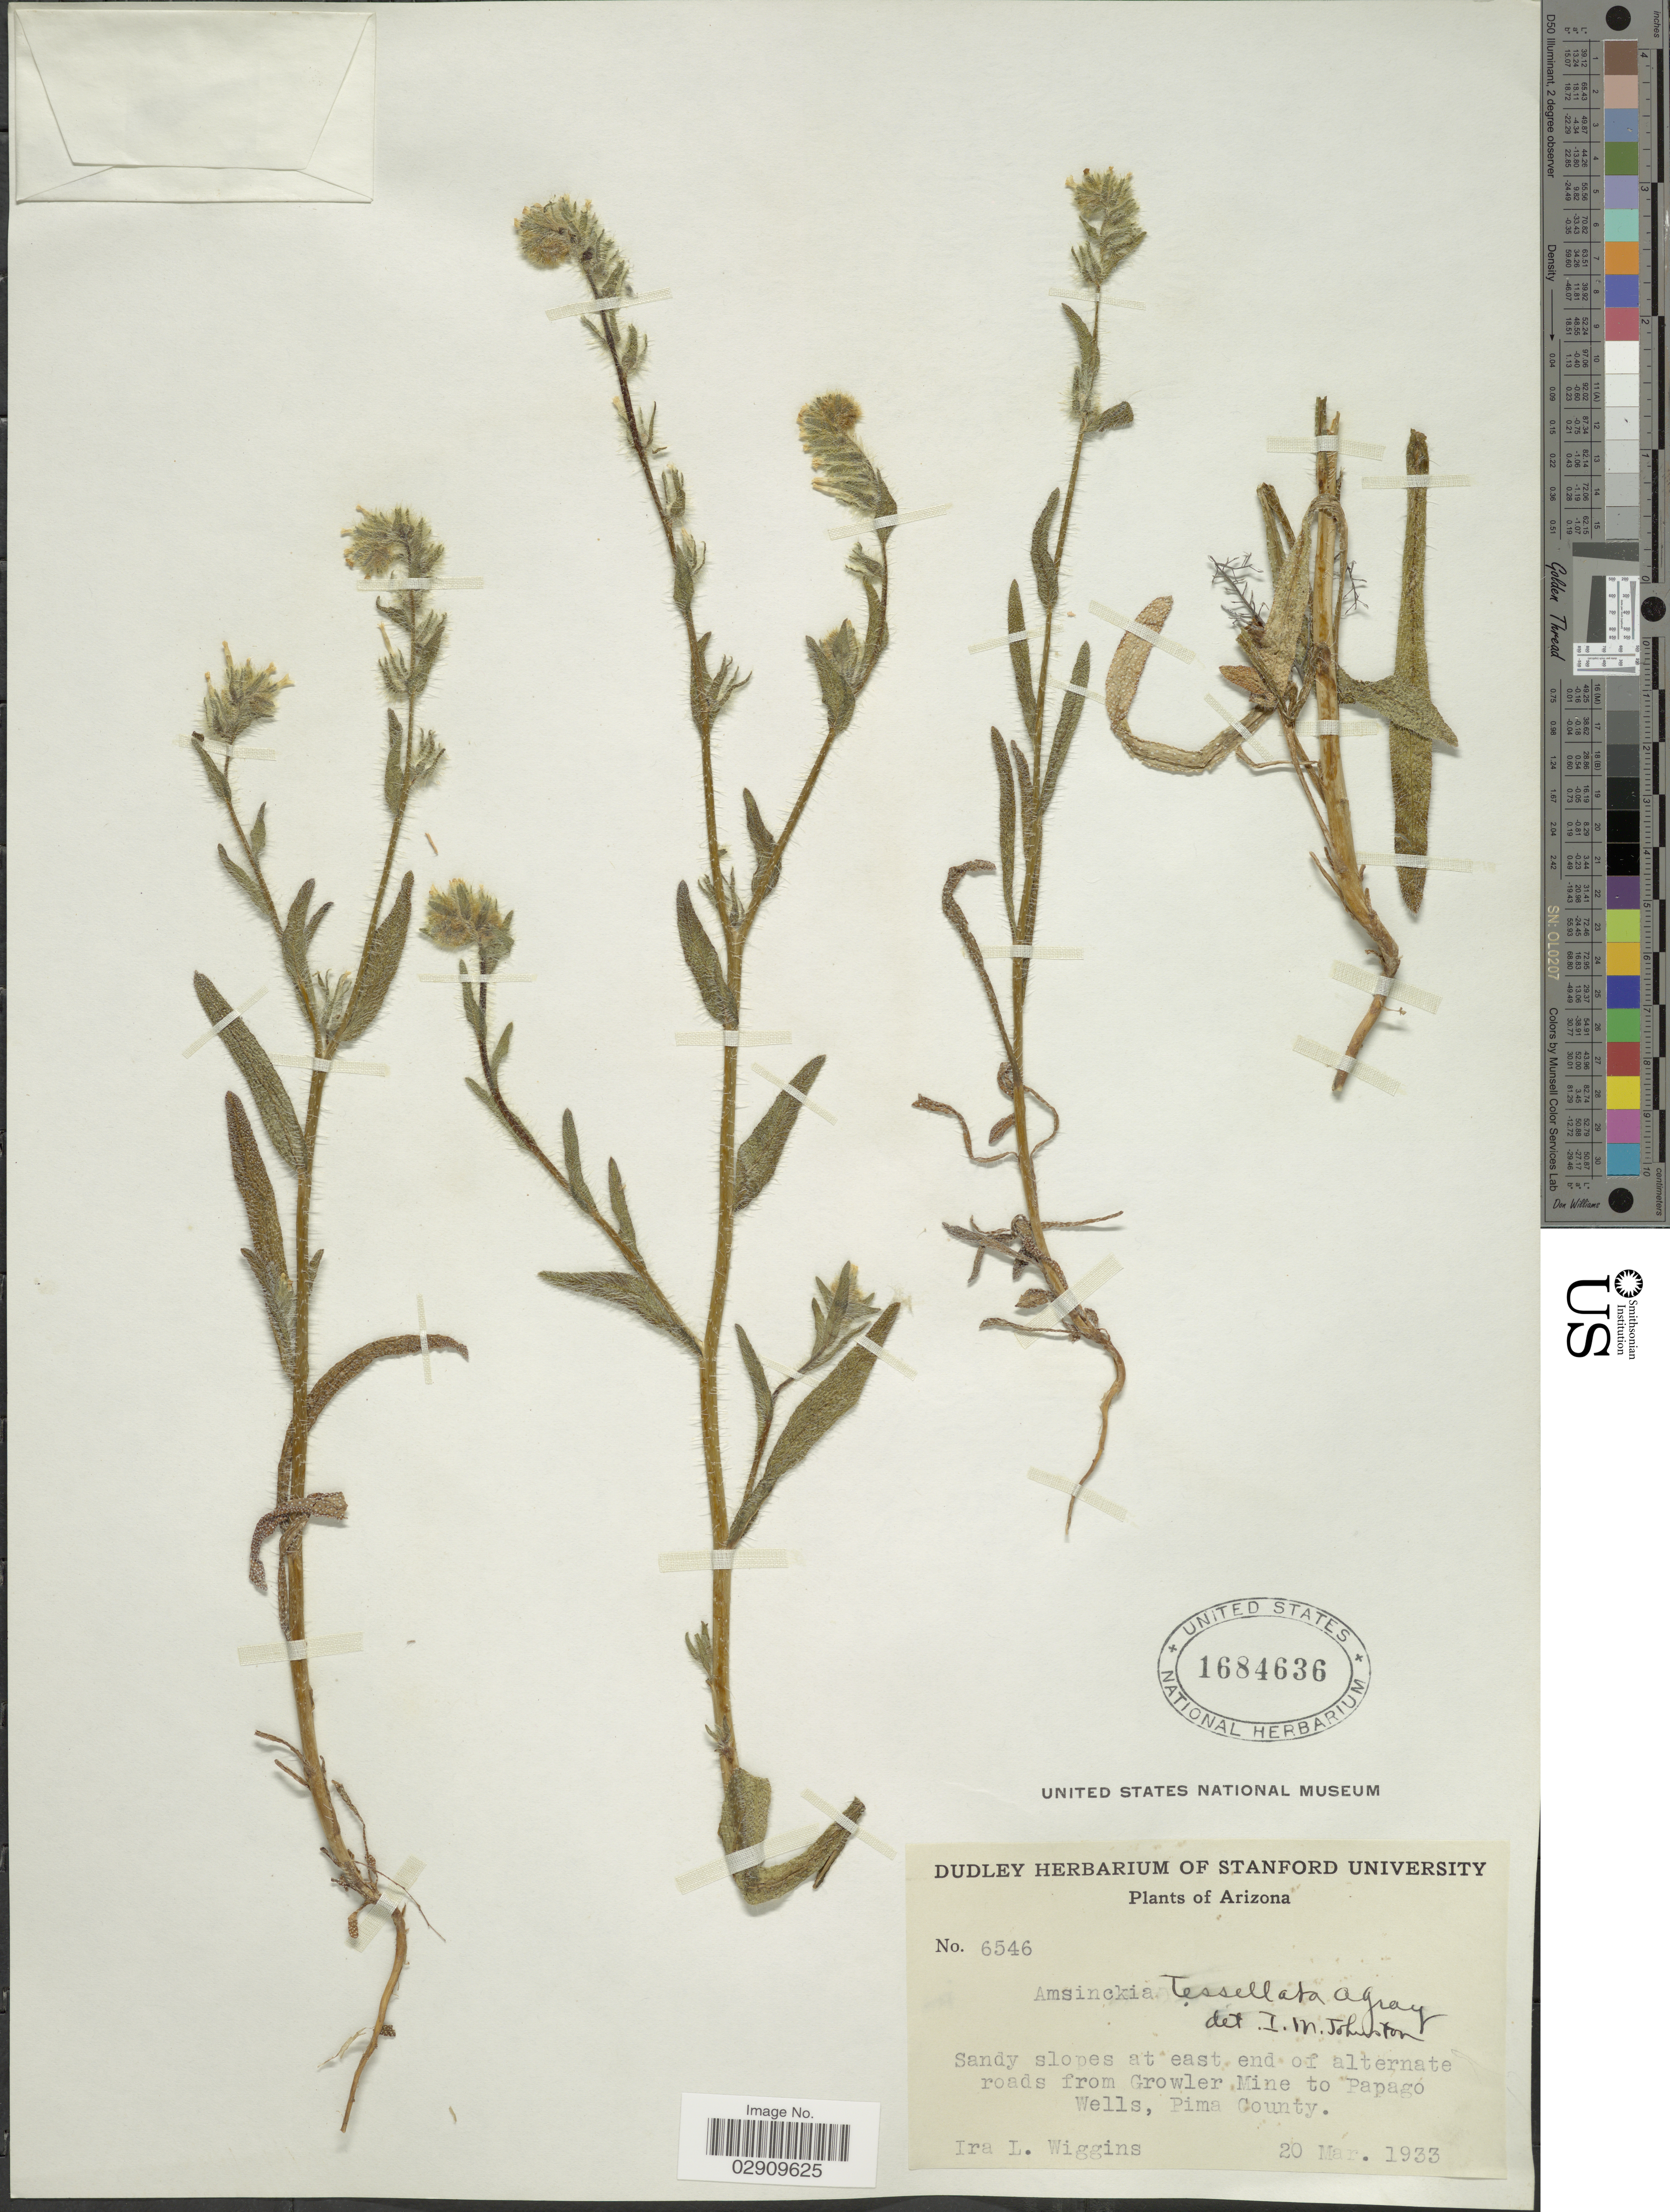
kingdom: Plantae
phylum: Tracheophyta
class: Magnoliopsida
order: Boraginales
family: Boraginaceae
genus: Amsinckia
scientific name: Amsinckia tessellata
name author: A. Gray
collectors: I. L. Wiggins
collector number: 6546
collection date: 1933-03-20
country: United States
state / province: Arizona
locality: Sandy slopes at east of alternate roads from Growler Mine to Papago Wells, Pima County.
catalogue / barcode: US 1684636